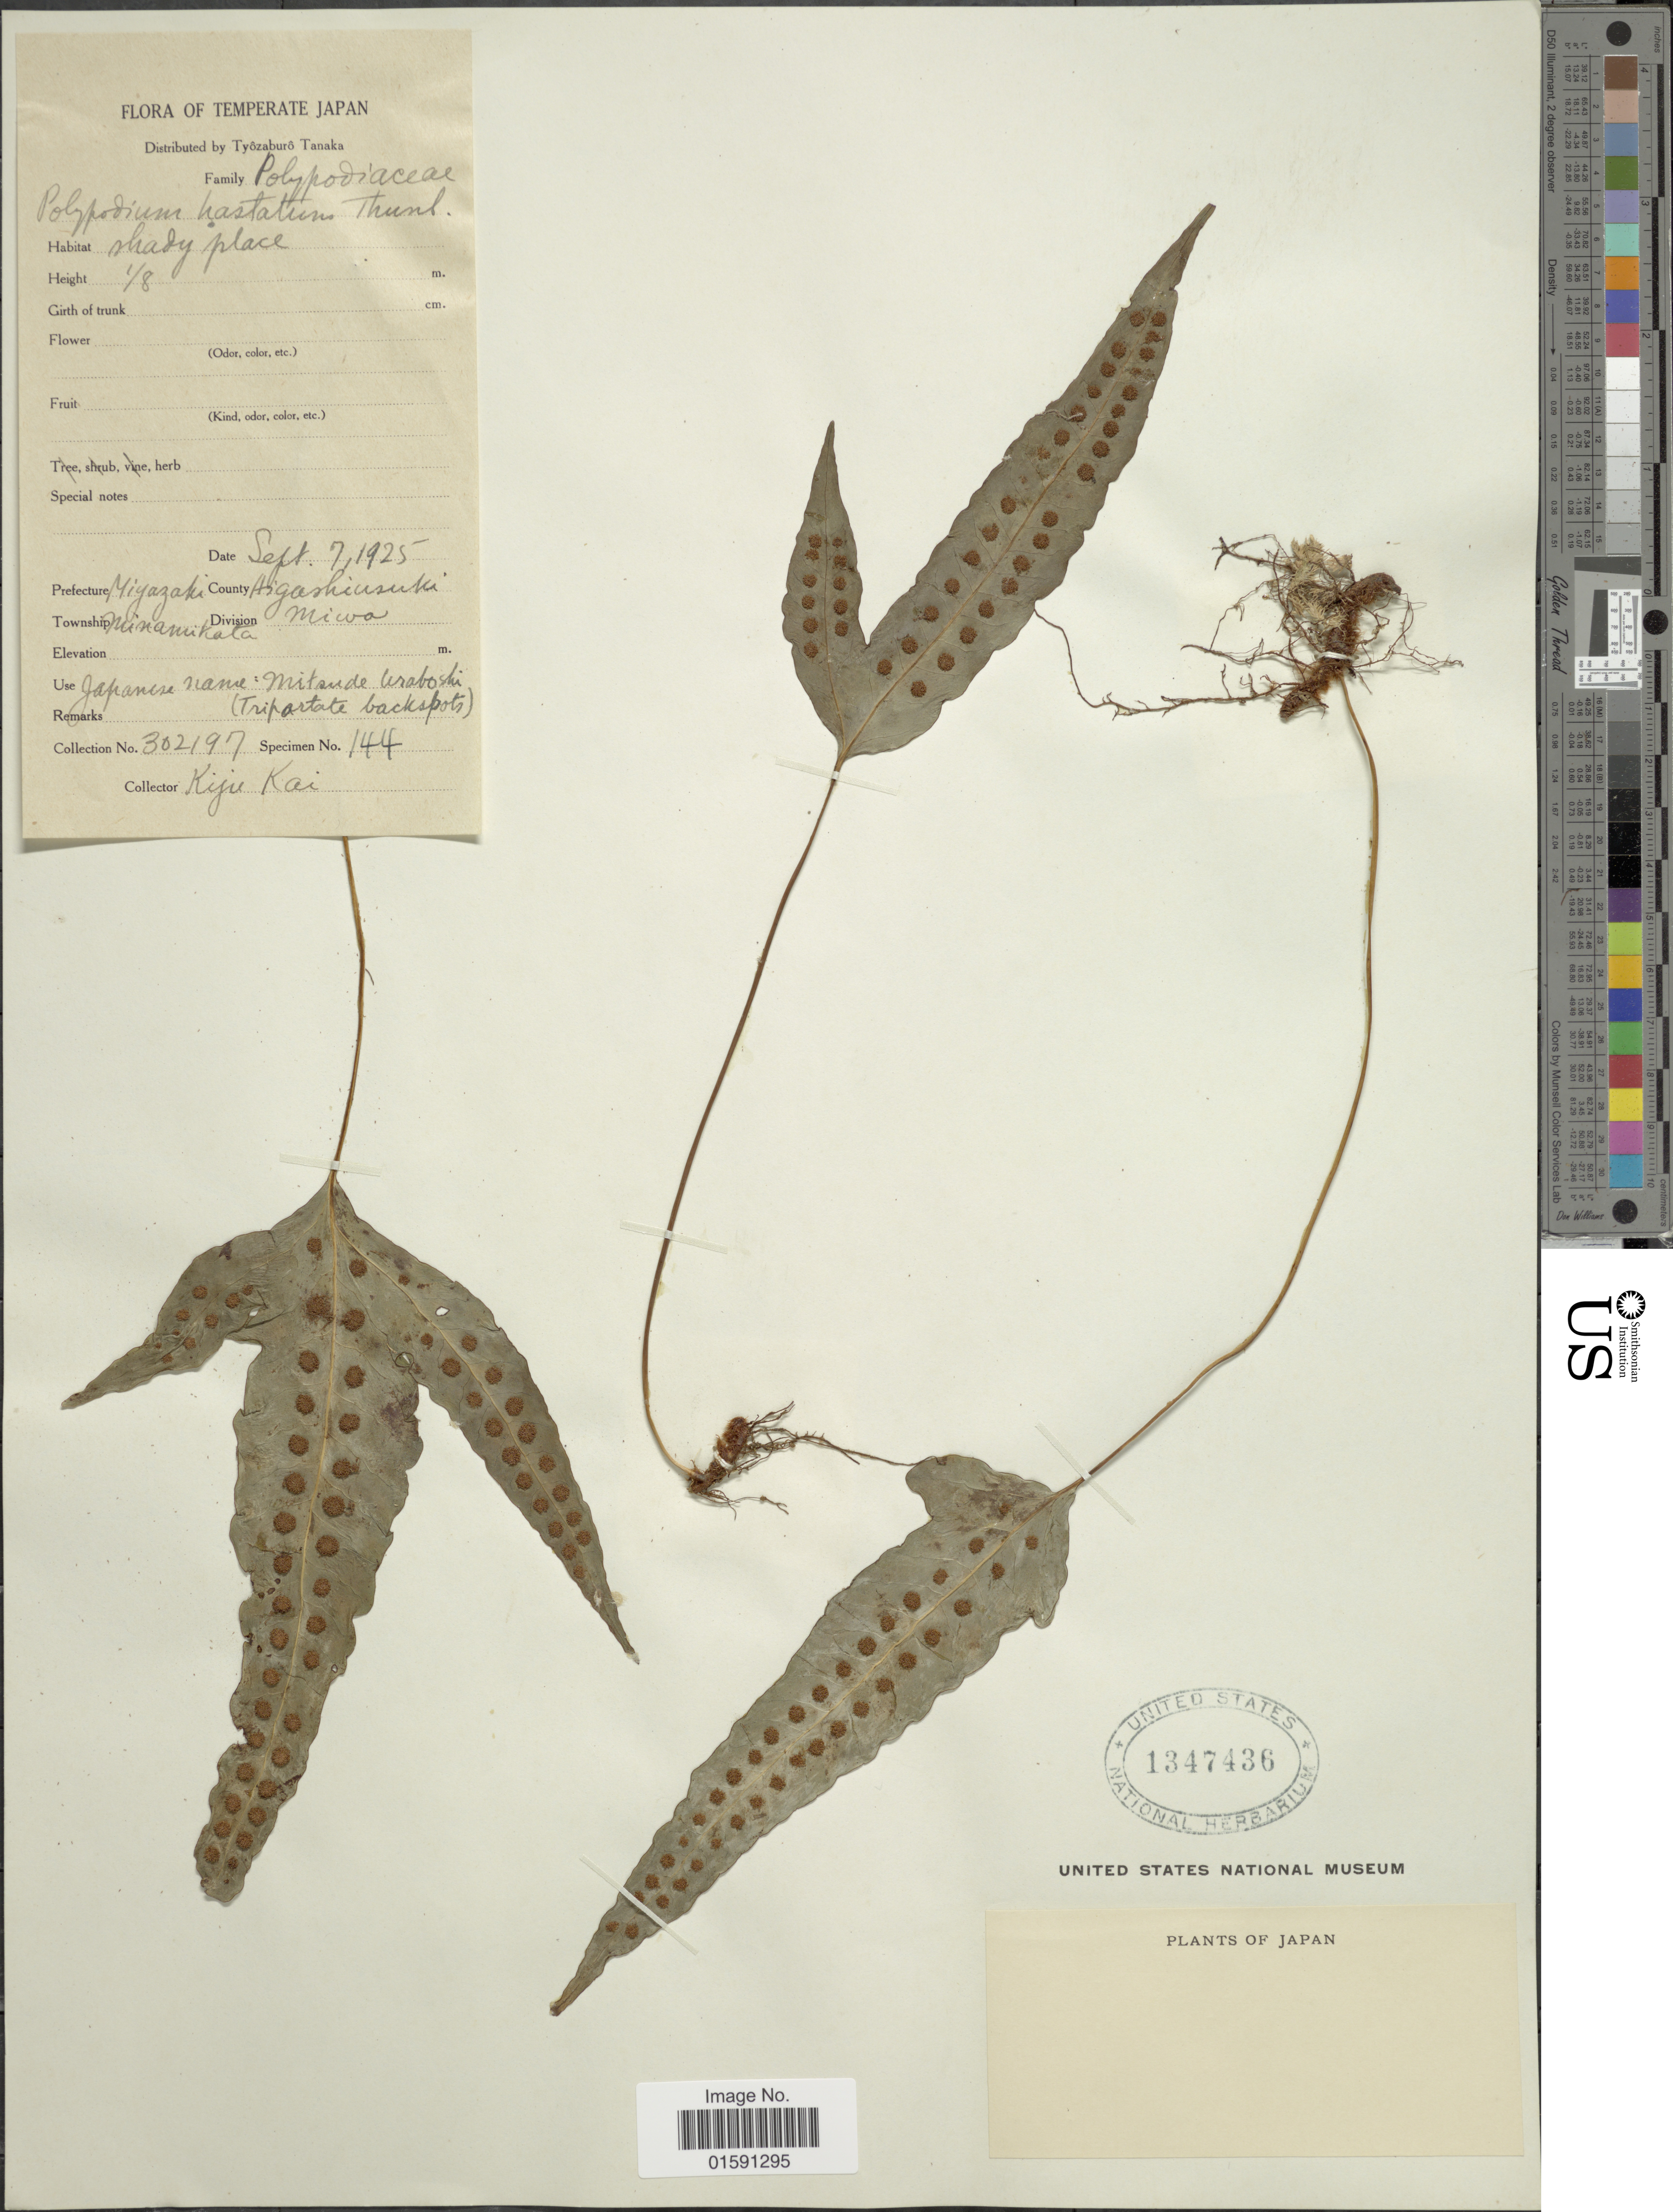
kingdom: Plantae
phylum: Tracheophyta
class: Polypodiopsida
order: Polypodiales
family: Polypodiaceae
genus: Selliguea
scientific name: Selliguea hastata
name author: (Thunb.) Fraser-Jenk.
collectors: K. M. Nakai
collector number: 302197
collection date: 1925-09-07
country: Japan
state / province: Miyazaki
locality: Miyazaki, Higashiusuki, Minamikata, Division Miwa.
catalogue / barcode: US 1347436